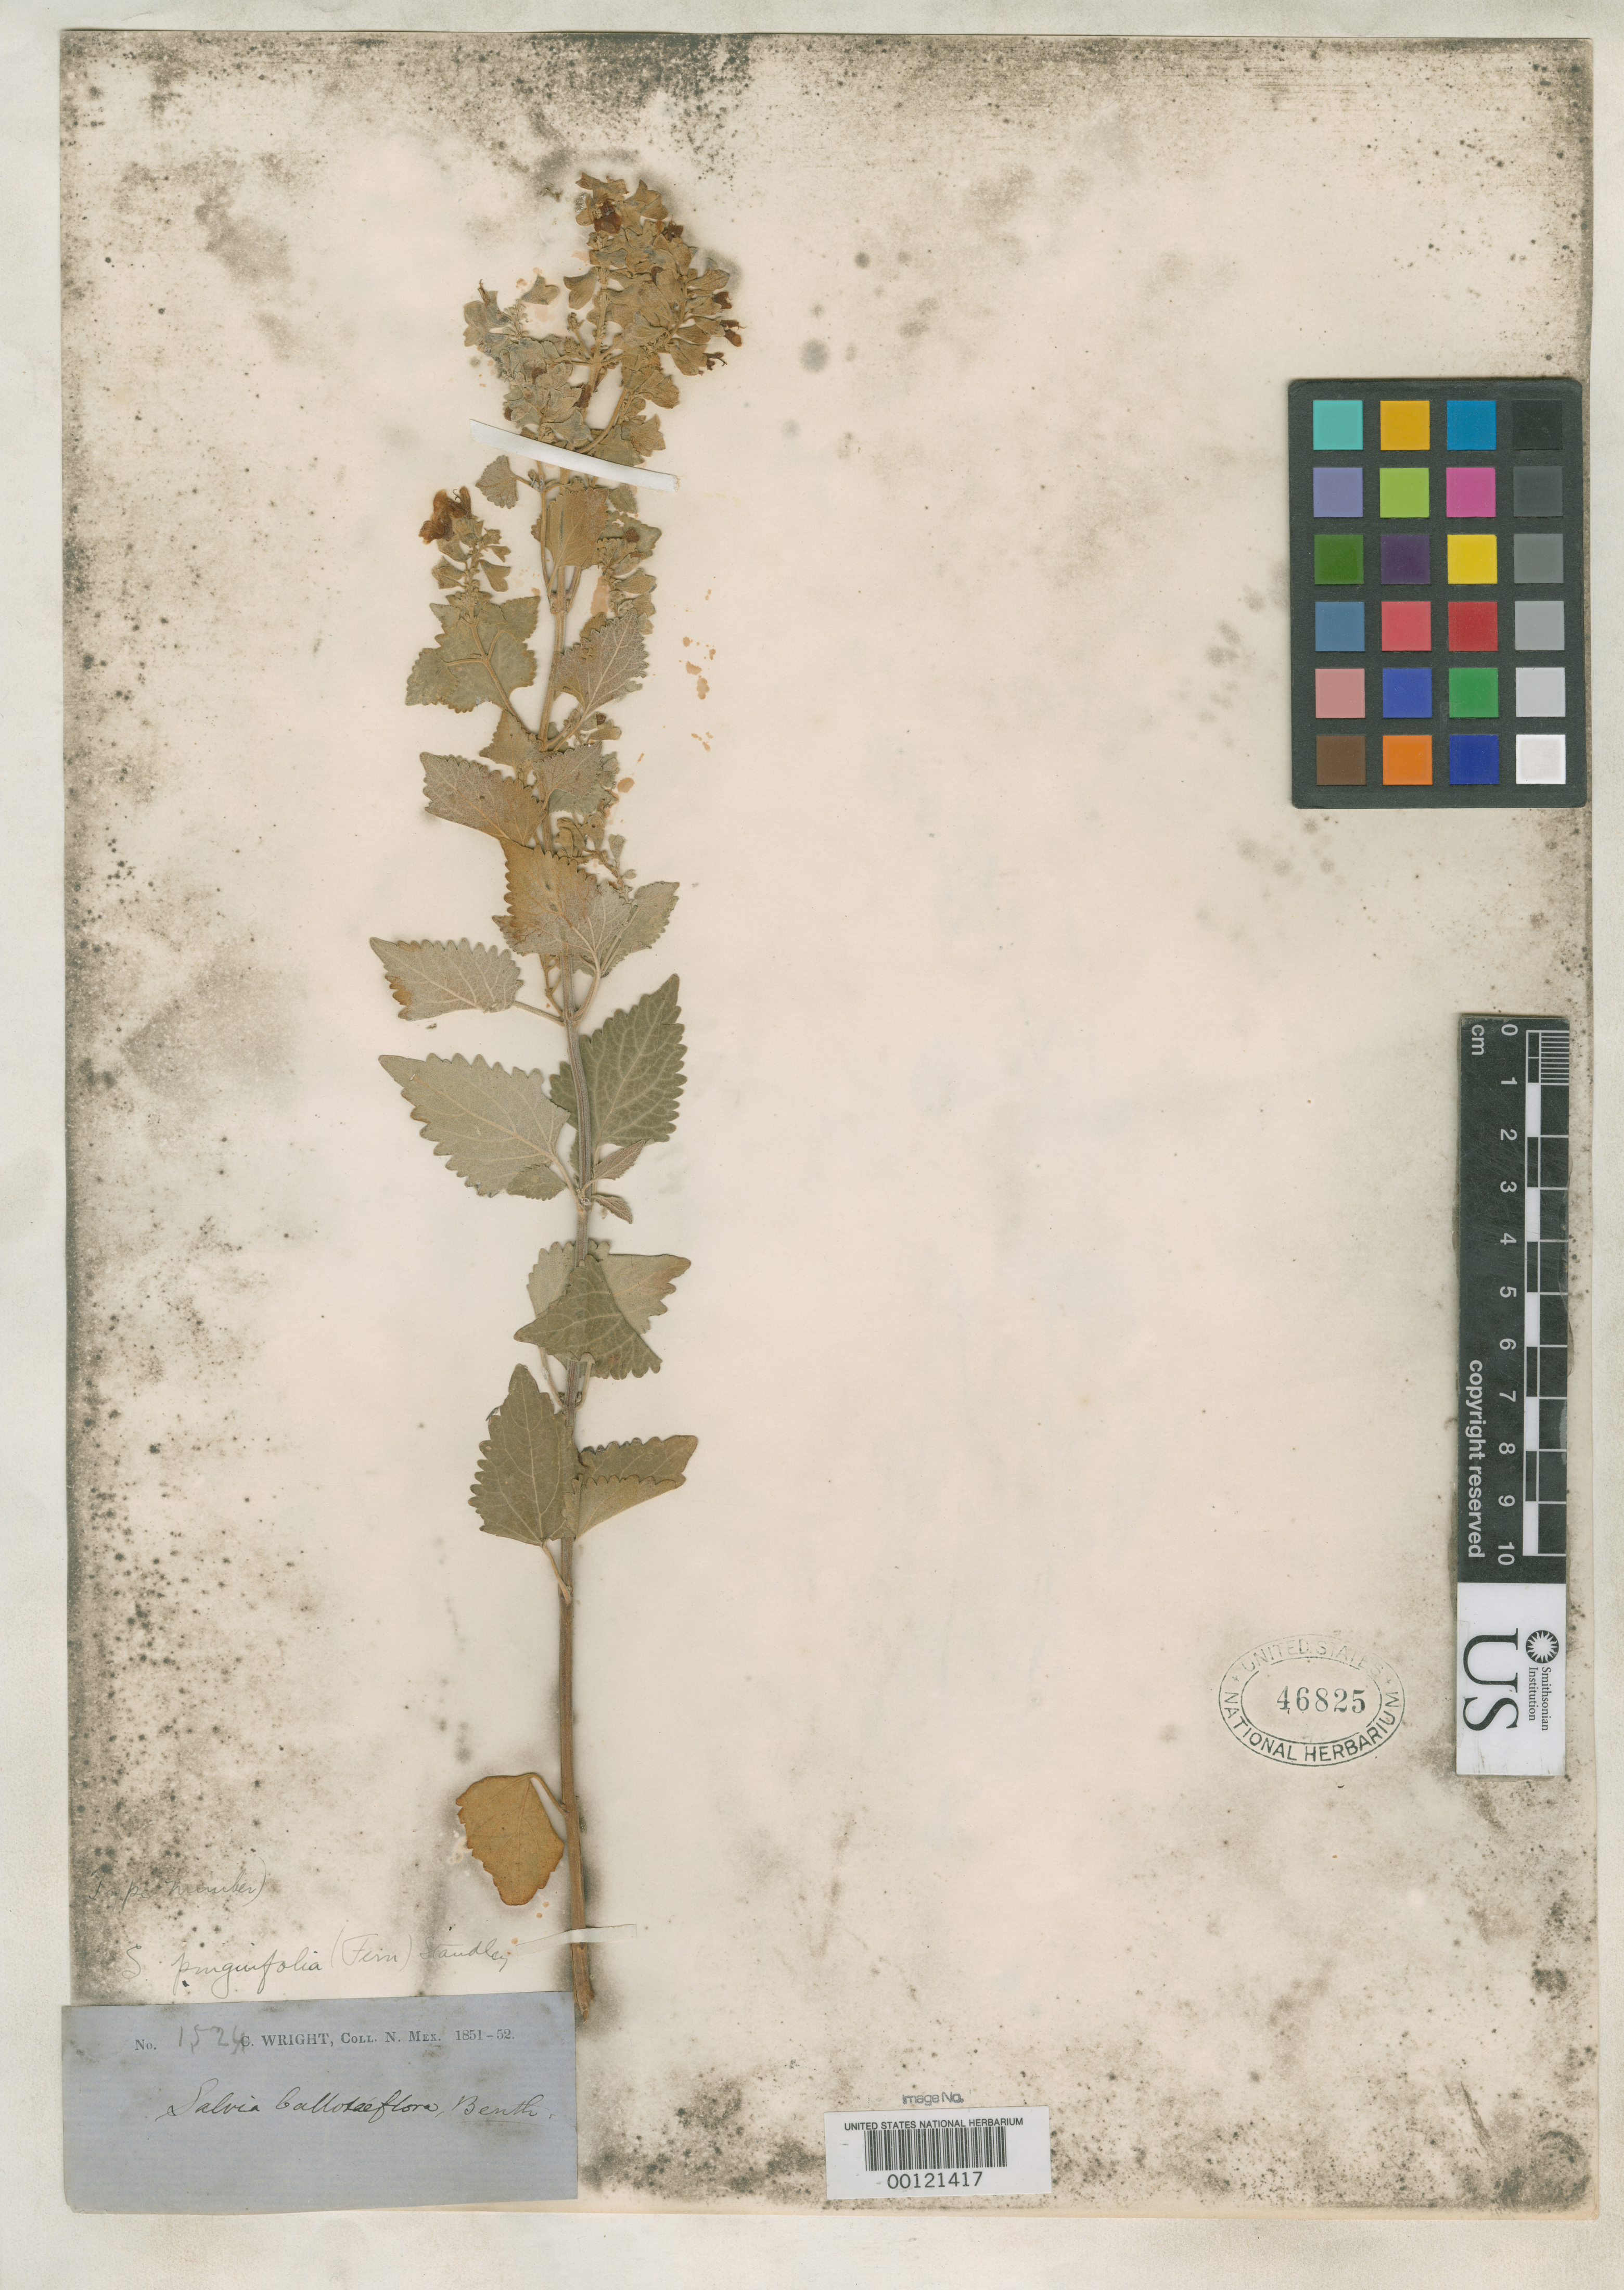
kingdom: Plantae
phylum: Tracheophyta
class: Magnoliopsida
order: Lamiales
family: Lamiaceae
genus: Salvia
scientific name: Salvia ballotiflora var. pinguifolia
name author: Fernald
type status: Isosyntype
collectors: C. Wright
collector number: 1524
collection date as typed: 1851 to -- --- 1852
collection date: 1851/1852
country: Mexico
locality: E of Monserrat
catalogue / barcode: US 46825